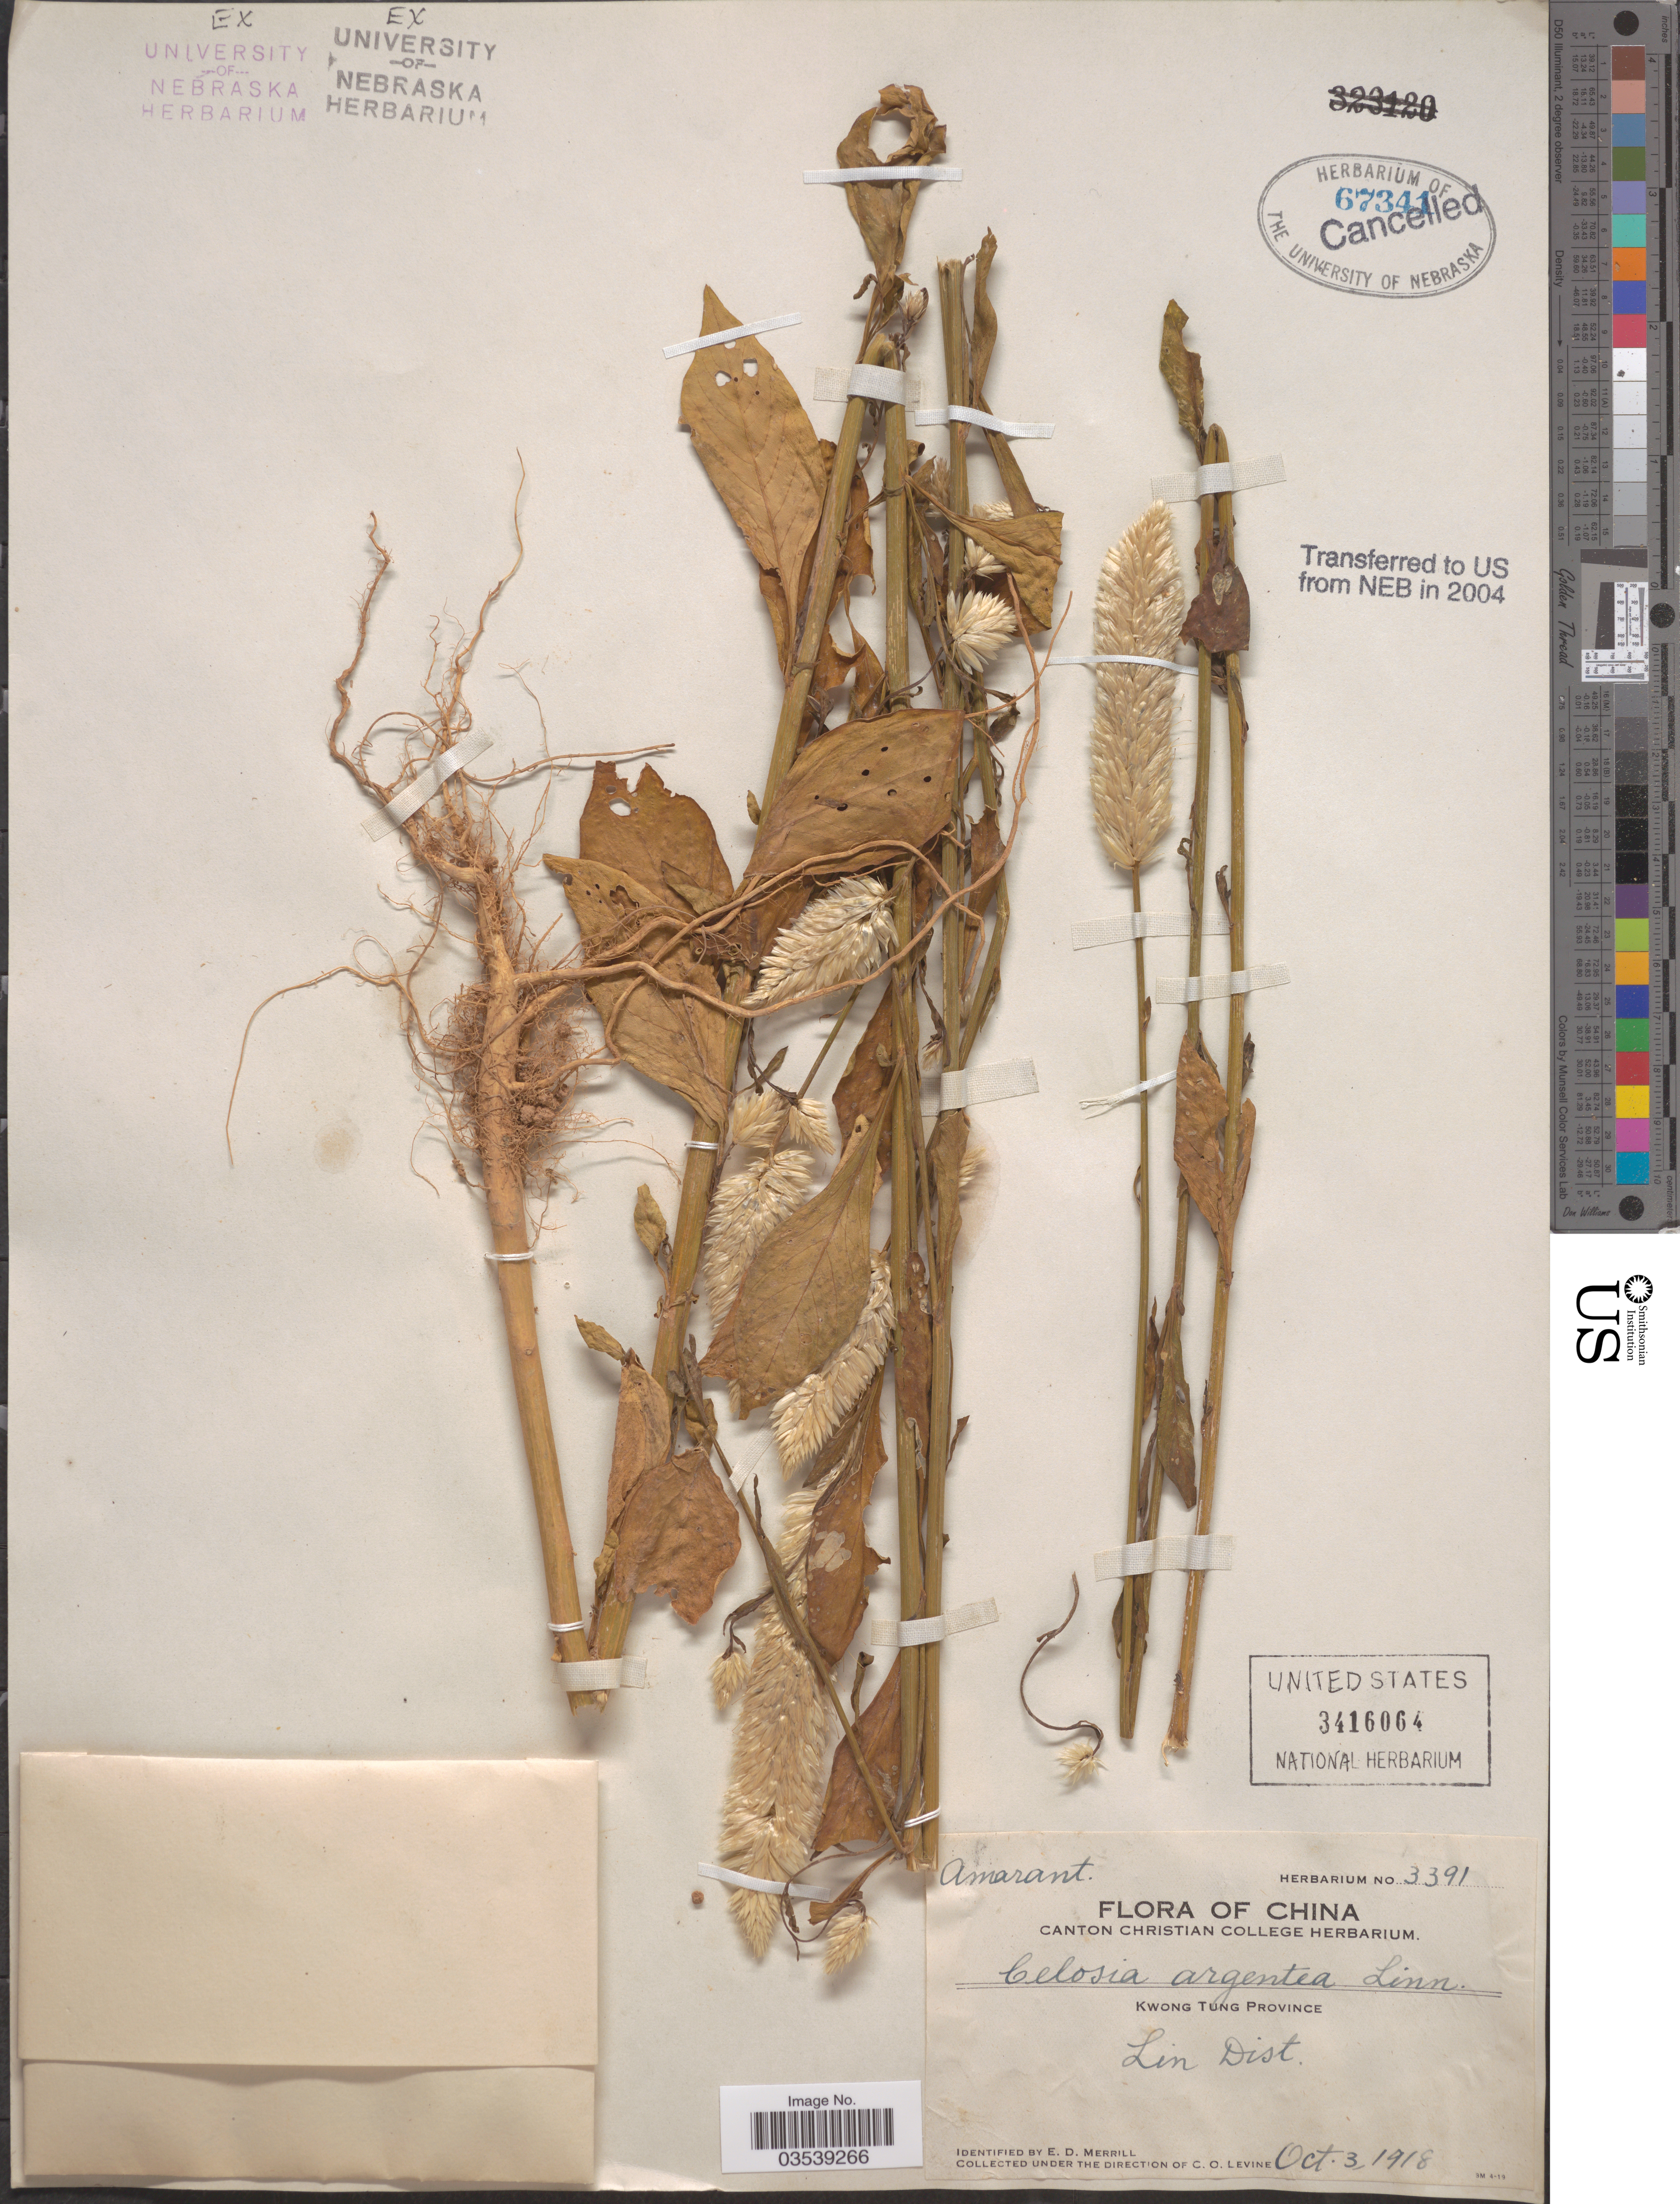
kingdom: Plantae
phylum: Tracheophyta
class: Magnoliopsida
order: Caryophyllales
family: Amaranthaceae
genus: Celosia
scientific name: Celosia argentea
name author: L.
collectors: C. O. Levine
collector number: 3391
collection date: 1918-10-03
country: China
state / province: Guangdong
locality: Kwong Tung Province, Lin Dist.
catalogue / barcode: US 3416064